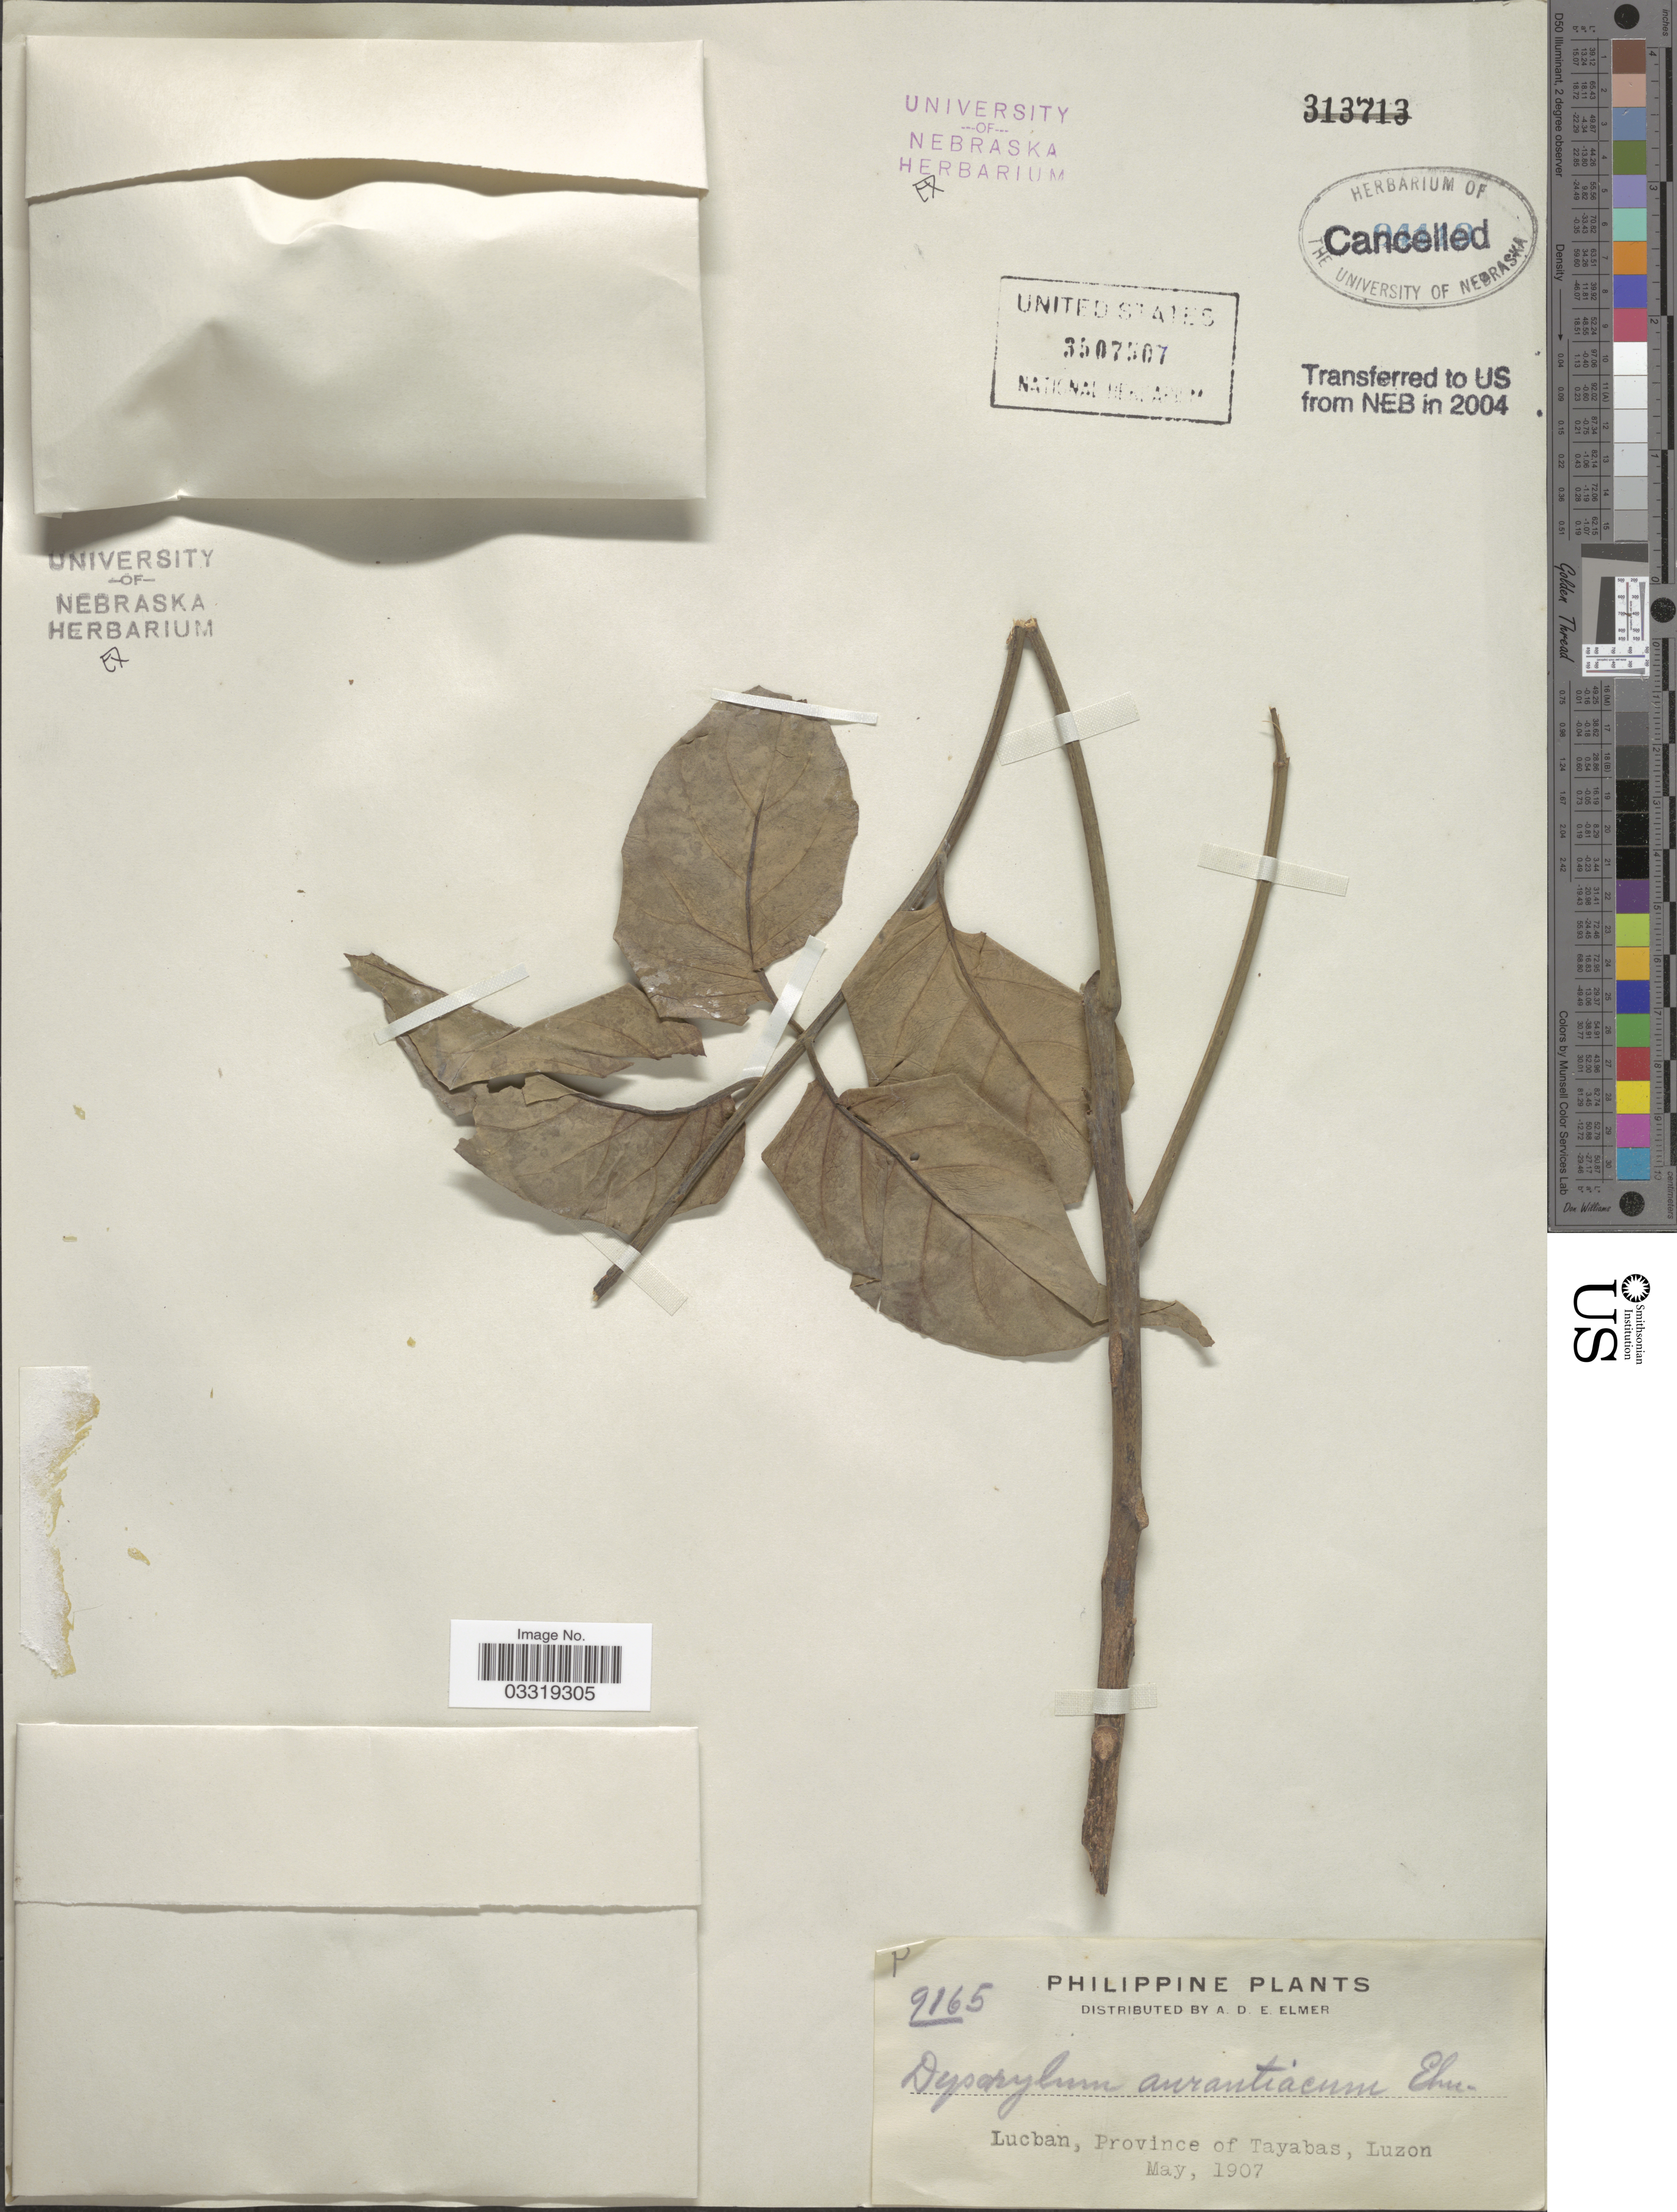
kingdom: Plantae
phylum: Tracheophyta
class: Magnoliopsida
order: Sapindales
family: Meliaceae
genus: Dysoxylum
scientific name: Dysoxylum cyrtobotryum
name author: Miq.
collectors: A. D. E. Elmer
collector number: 9165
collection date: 1907-05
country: Philippines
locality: Lucban, Province of Tayabas, Luzon.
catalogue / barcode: US 3507507